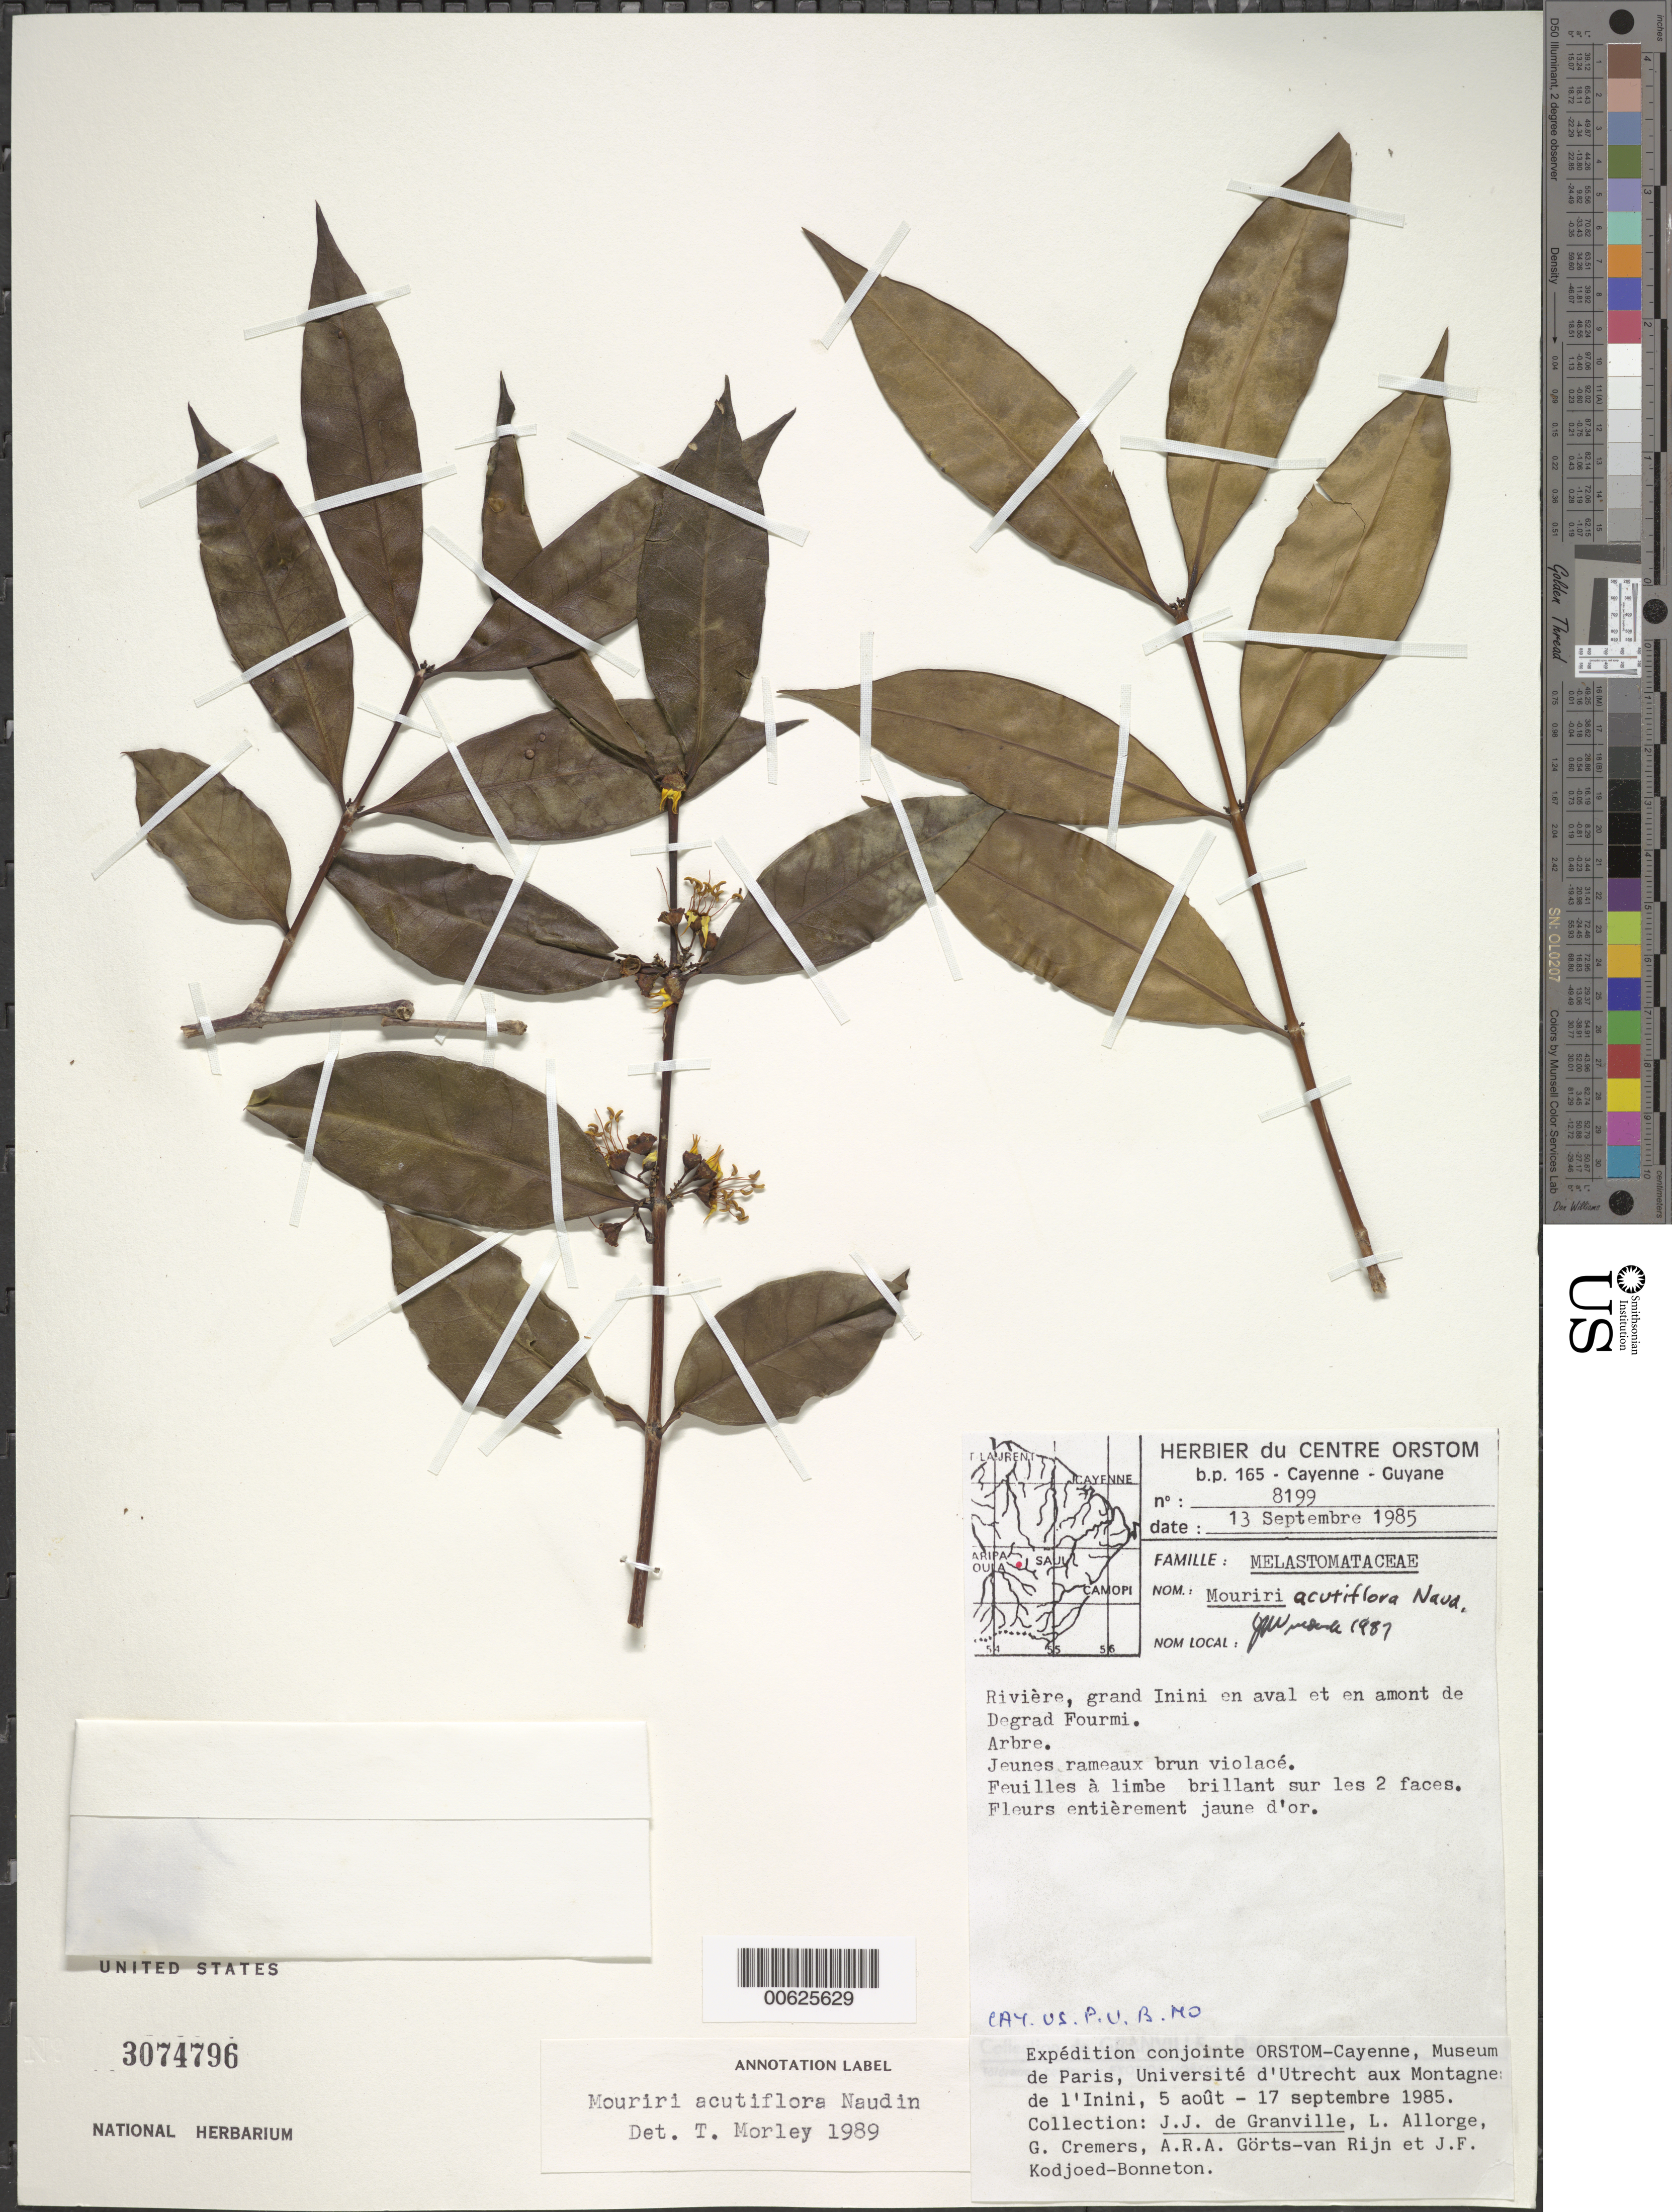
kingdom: Plantae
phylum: Tracheophyta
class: Magnoliopsida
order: Myrtales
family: Melastomataceae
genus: Mouriri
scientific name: Mouriri acutiflora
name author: Naudin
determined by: Morley, T.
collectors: J.-J. de Granville, L. Allorge, G. Cremers, A. .R. A. Görts-van Rijn & J. Kodjoed-Bonneton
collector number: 8199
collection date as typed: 13-Sep-85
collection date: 1985-09-13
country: French Guiana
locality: Montagnes Bellevue de l'Inini, Rivière Grand Inini en aval et en amont de Dégrad Fourmi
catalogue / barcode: US 3074796